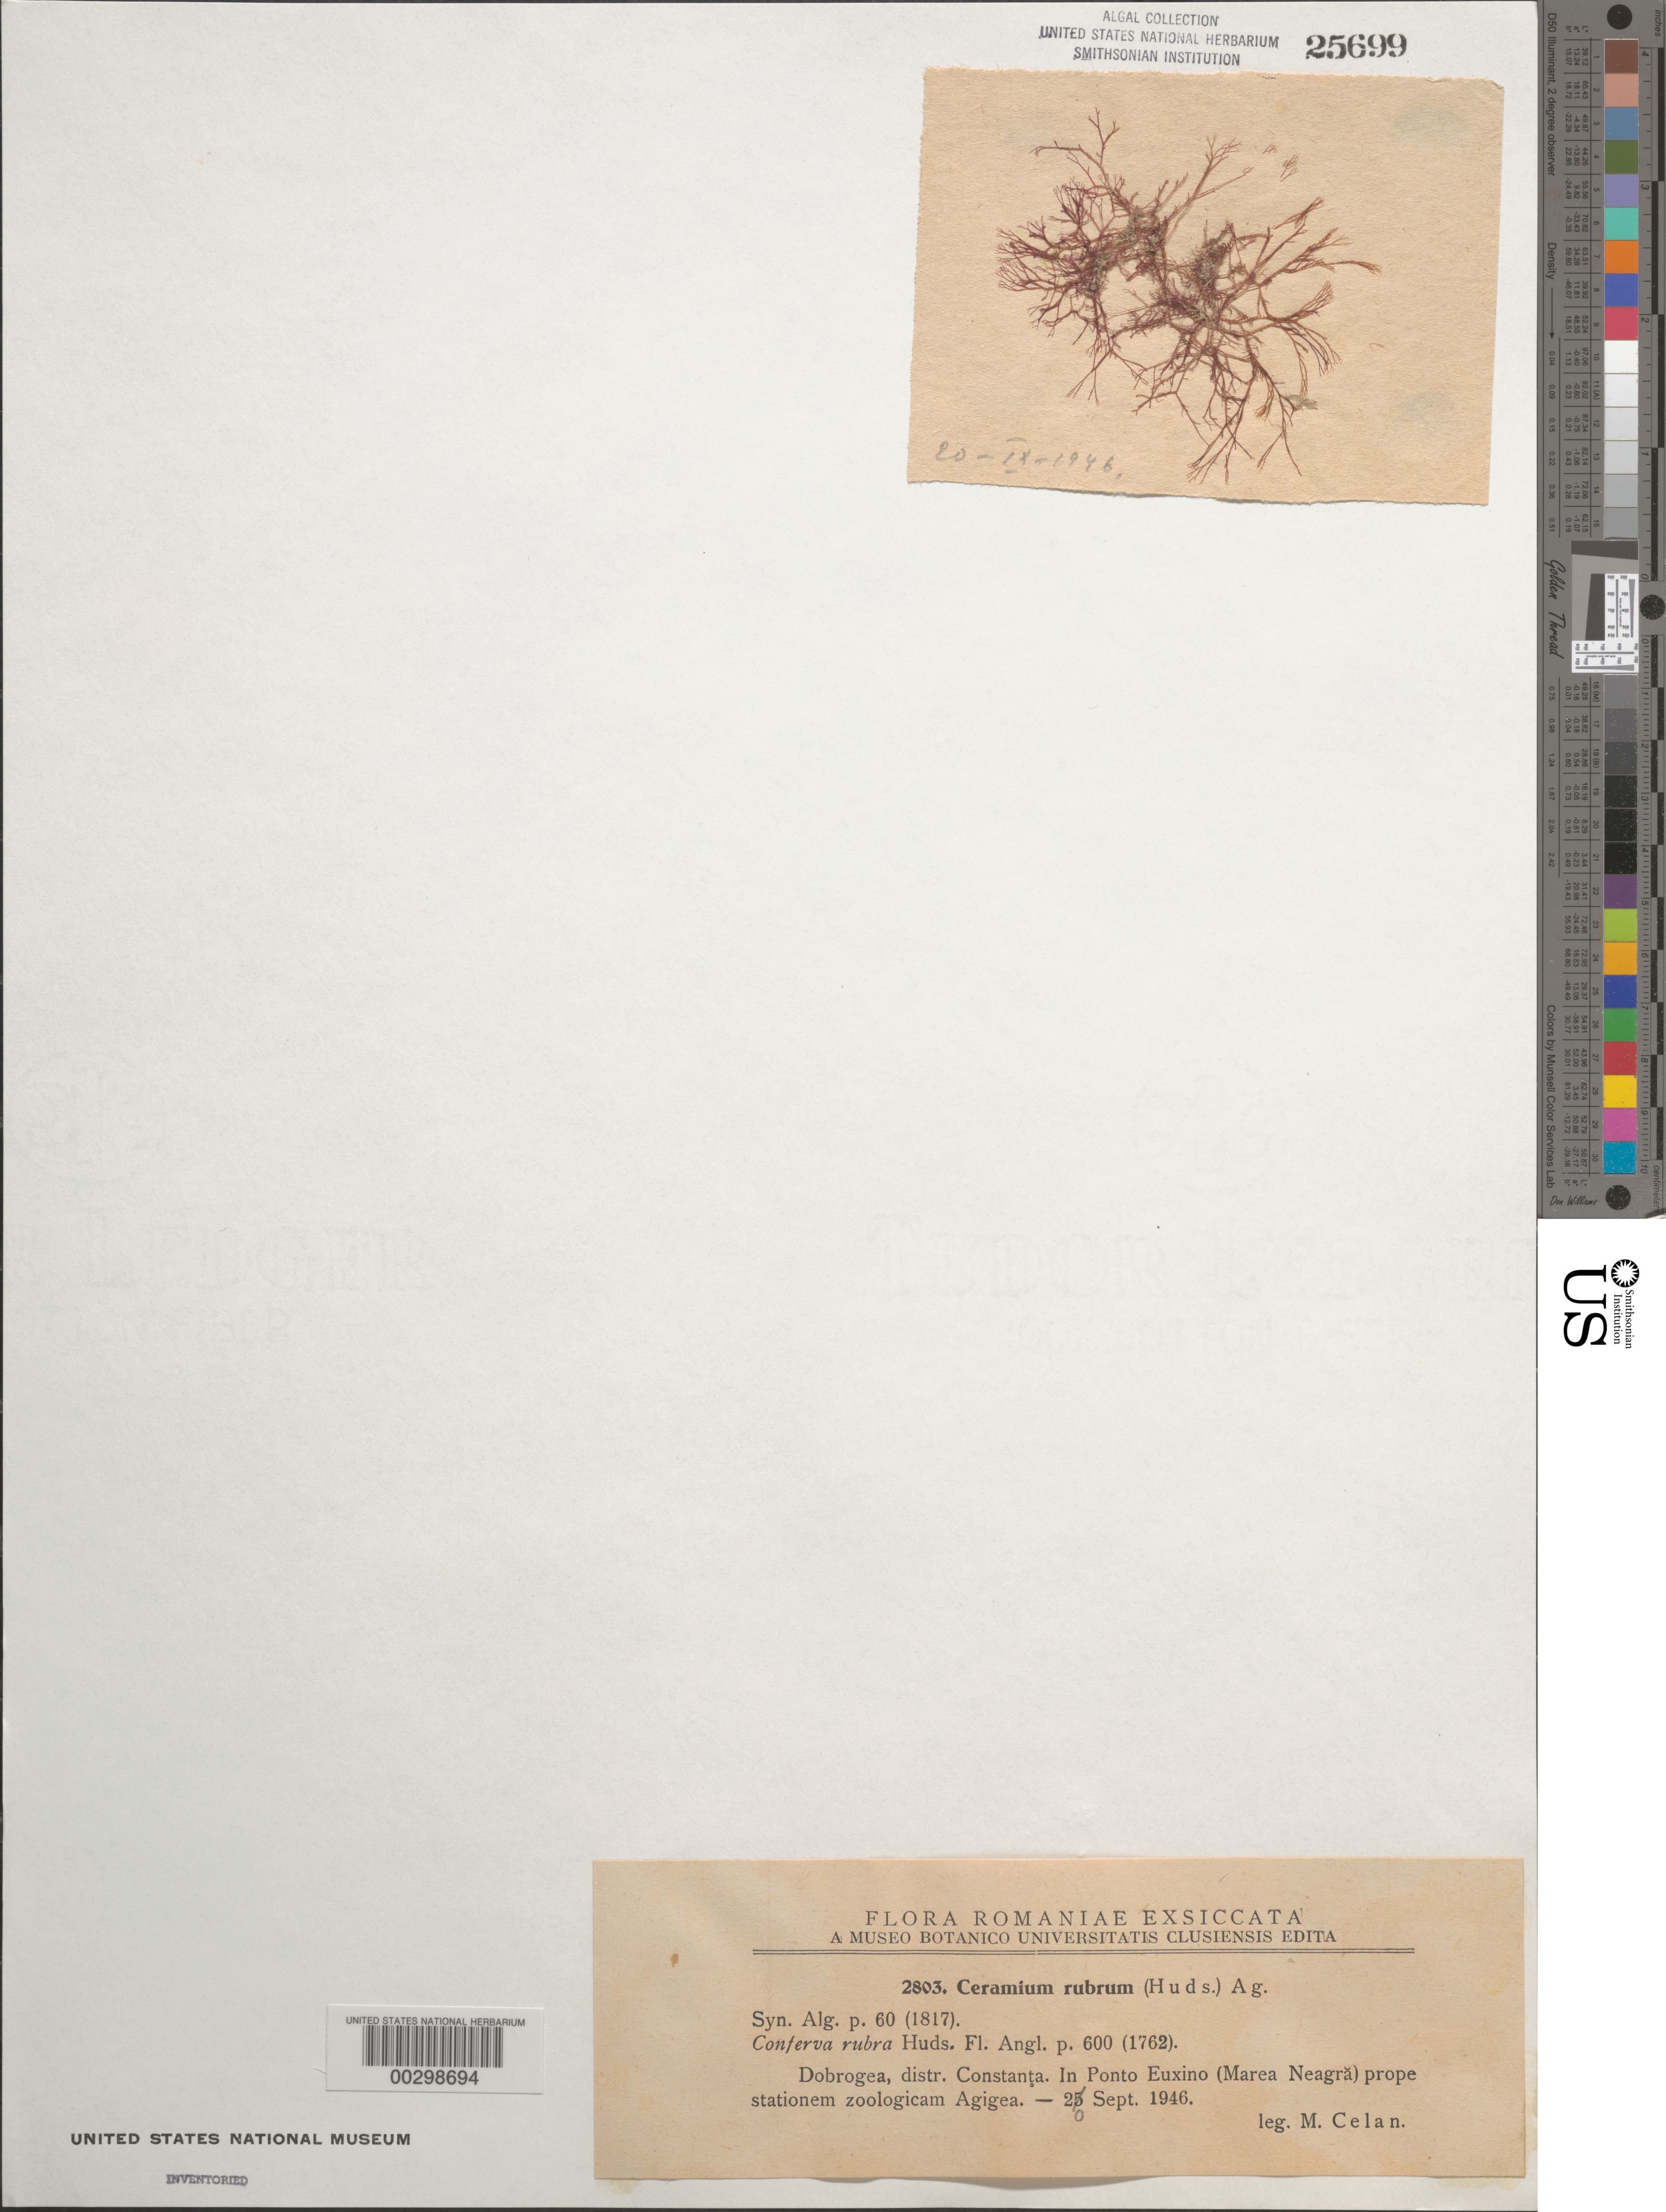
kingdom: Plantae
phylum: Rhodophyta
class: Florideophyceae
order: Ceramiales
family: Ceramiaceae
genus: Ceramium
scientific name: Ceramium rubrum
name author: C. Agardh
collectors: M. Celan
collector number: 2803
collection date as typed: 20 Sep 1946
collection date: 1946-09-20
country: Romania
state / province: Constanta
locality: Black sea near agigea zoological station, dobruja (dobrogea)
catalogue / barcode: US 25699